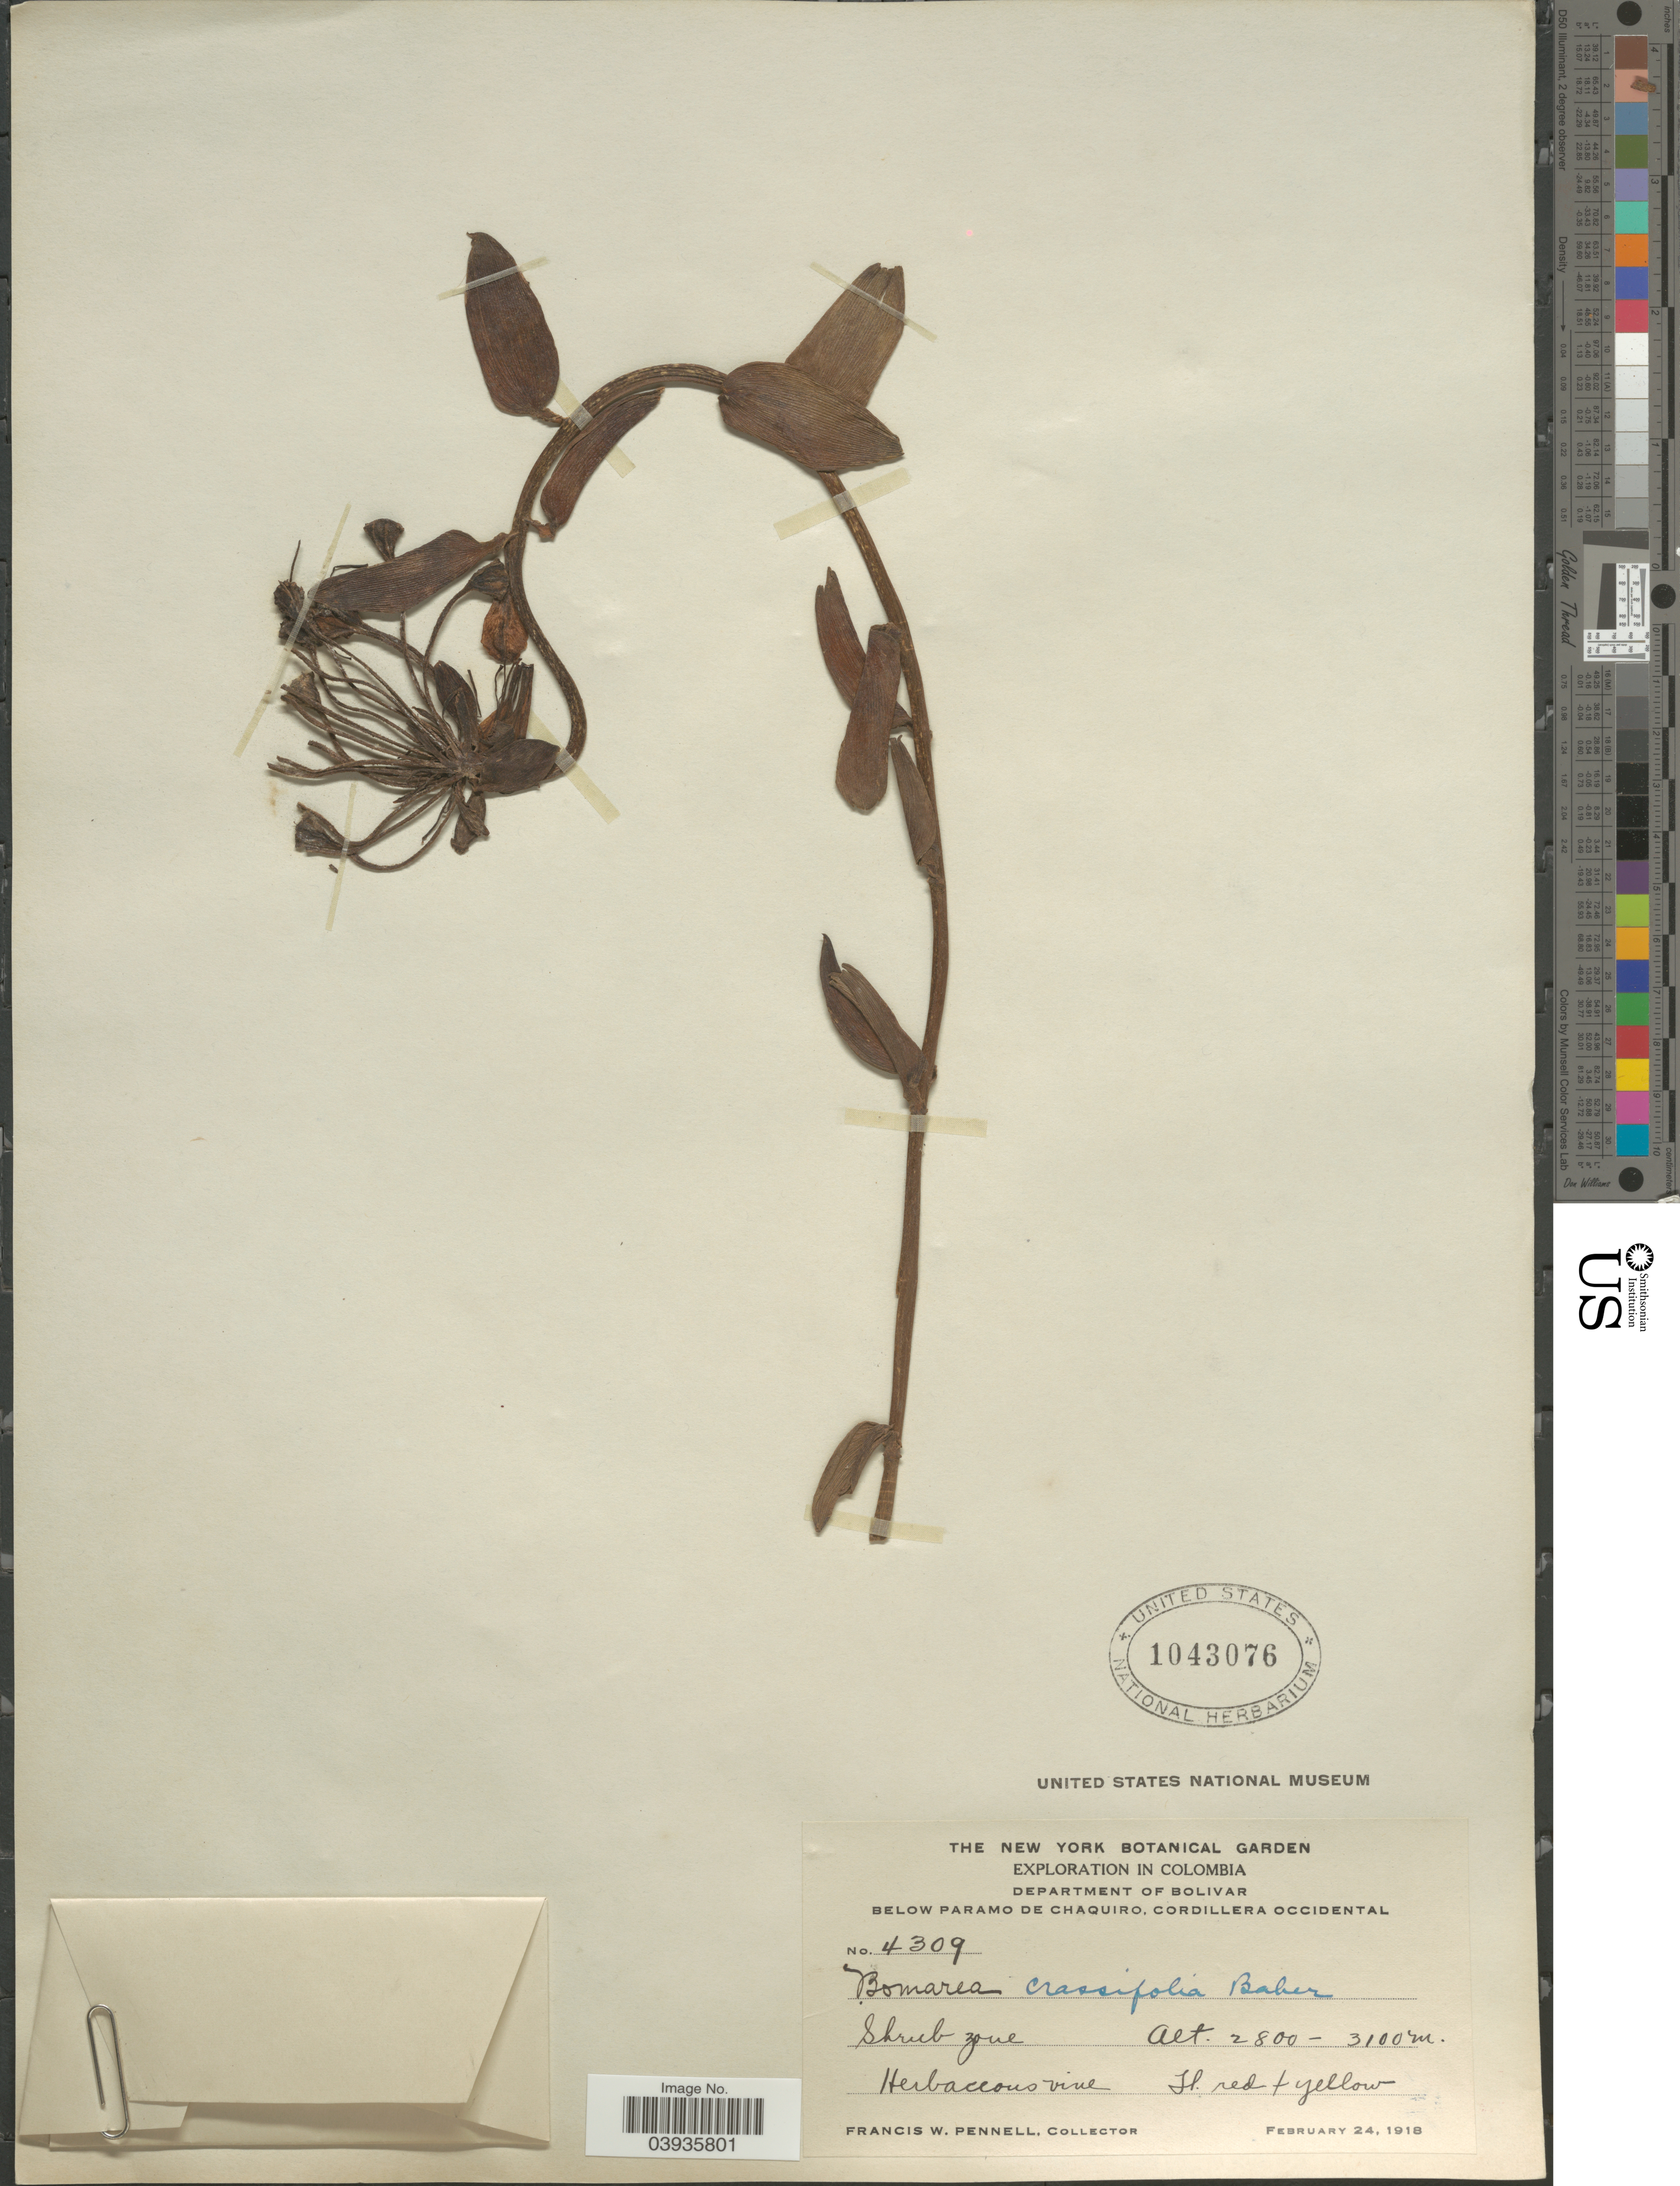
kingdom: Plantae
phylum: Tracheophyta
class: Liliopsida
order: Liliales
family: Alstroemeriaceae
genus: Bomarea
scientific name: Bomarea crassifolia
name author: Baker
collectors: F. W. Pennell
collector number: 4309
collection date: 1918-02-24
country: Colombia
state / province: Bolívar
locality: Department of Bolivar. Below paramo de Chaquiro, Cordillera Occidental.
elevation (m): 2800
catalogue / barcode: US 1043076